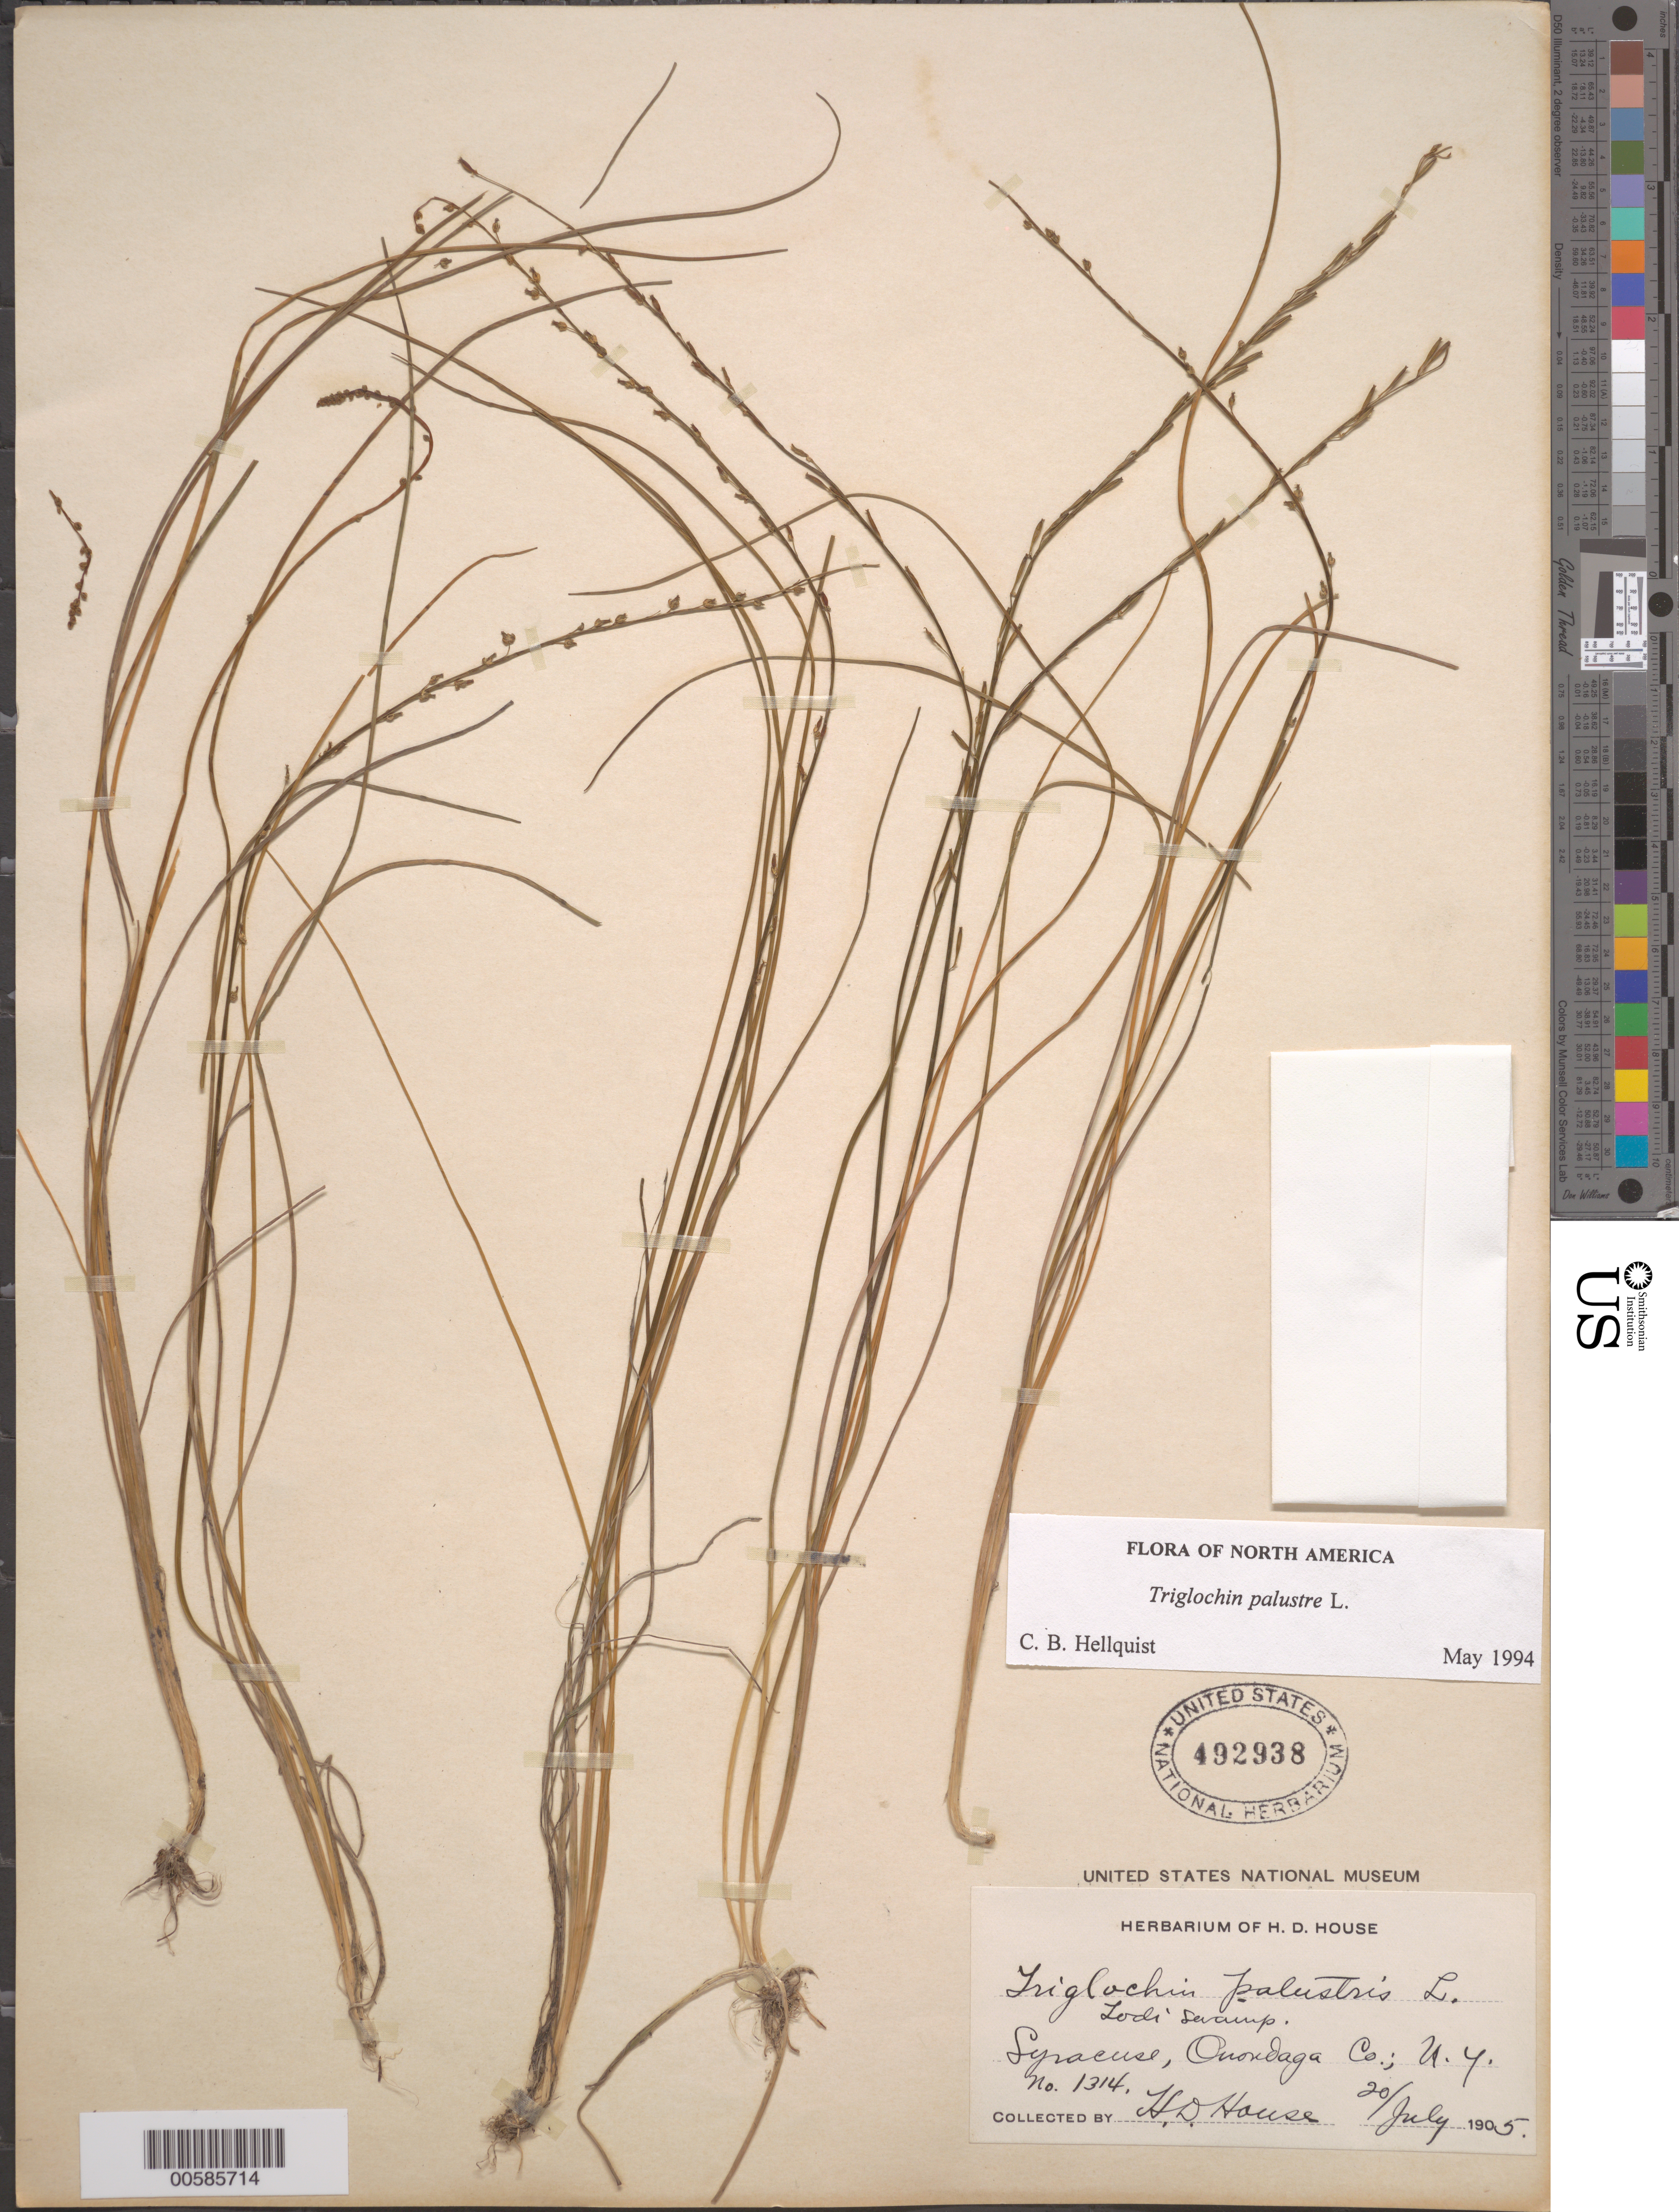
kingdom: Plantae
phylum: Tracheophyta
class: Liliopsida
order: Alismatales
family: Juncaginaceae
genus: Triglochin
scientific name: Triglochin palustris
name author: L.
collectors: H. D. House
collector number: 1314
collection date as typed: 20 Jul 1905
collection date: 1905-07-20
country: United States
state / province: New York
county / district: Onondaga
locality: Syracuse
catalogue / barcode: US 492938